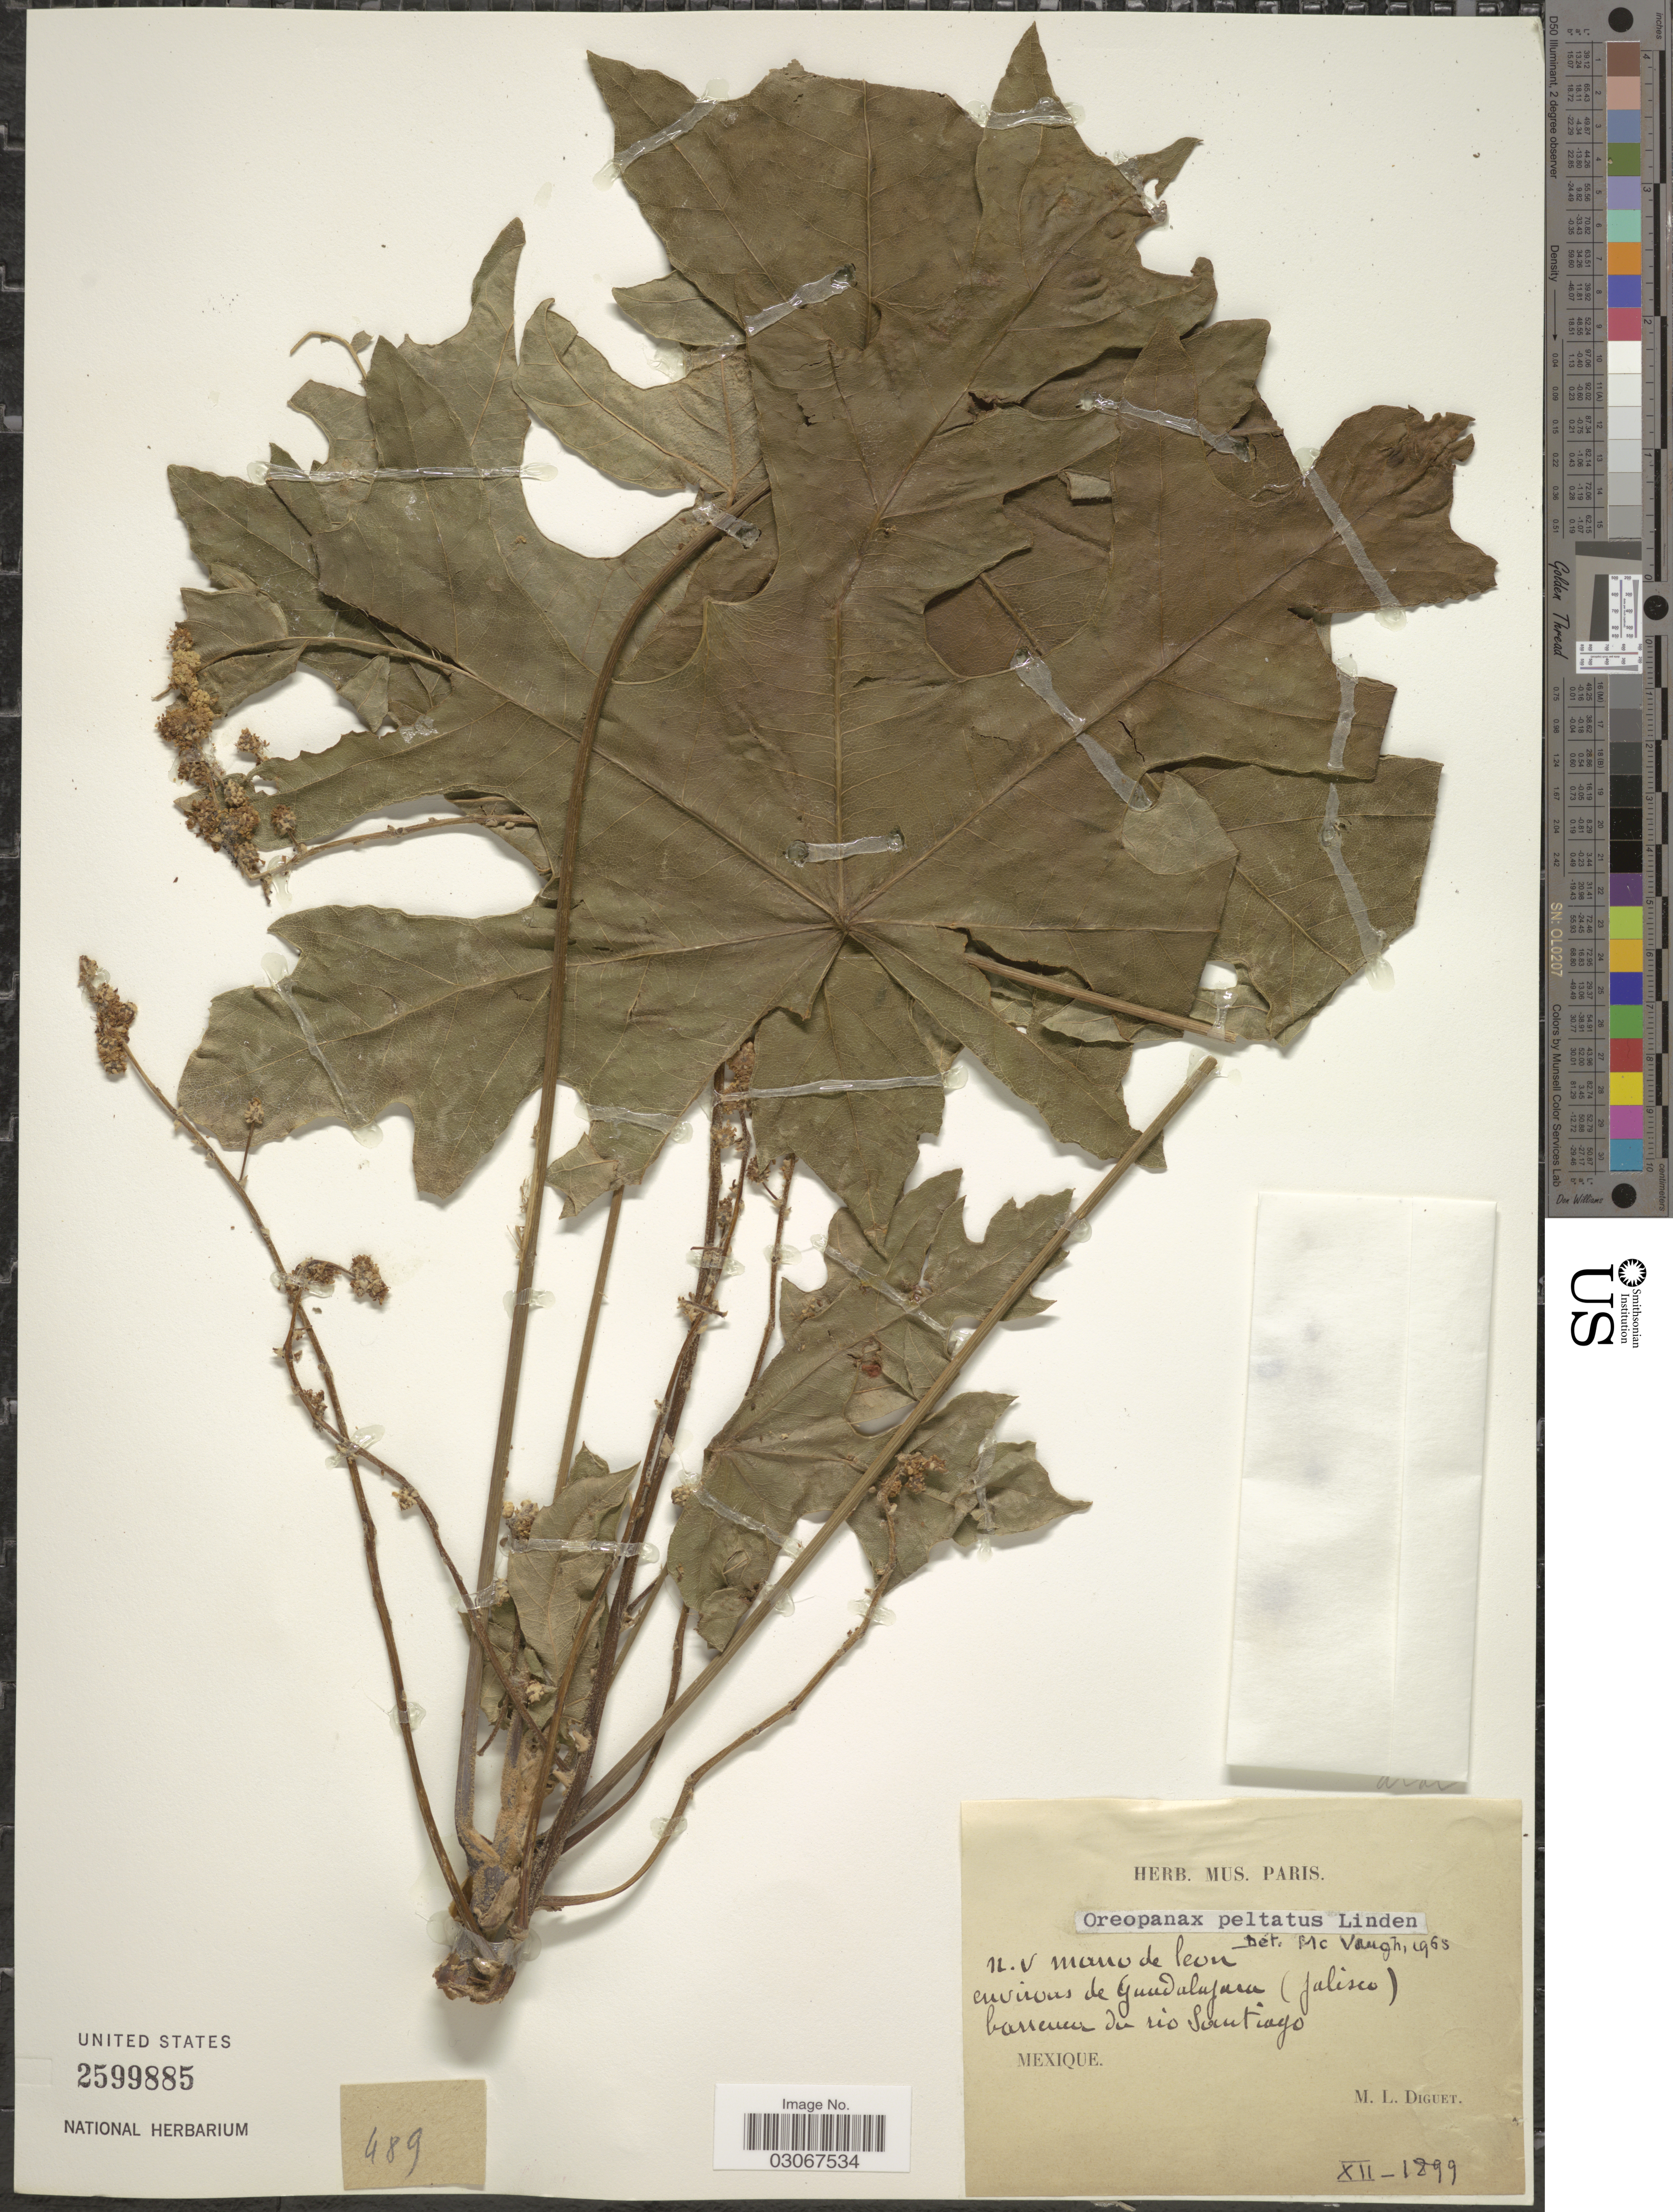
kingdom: Plantae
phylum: Tracheophyta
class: Magnoliopsida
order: Apiales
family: Araliaceae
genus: Oreopanax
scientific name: Oreopanax peltatus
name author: Linden ex Regel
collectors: M. L. Diguet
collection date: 1899-12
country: Mexico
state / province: Jalisco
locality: Environs de Guadalajara barranca du rio Santiago.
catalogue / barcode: US 2599885